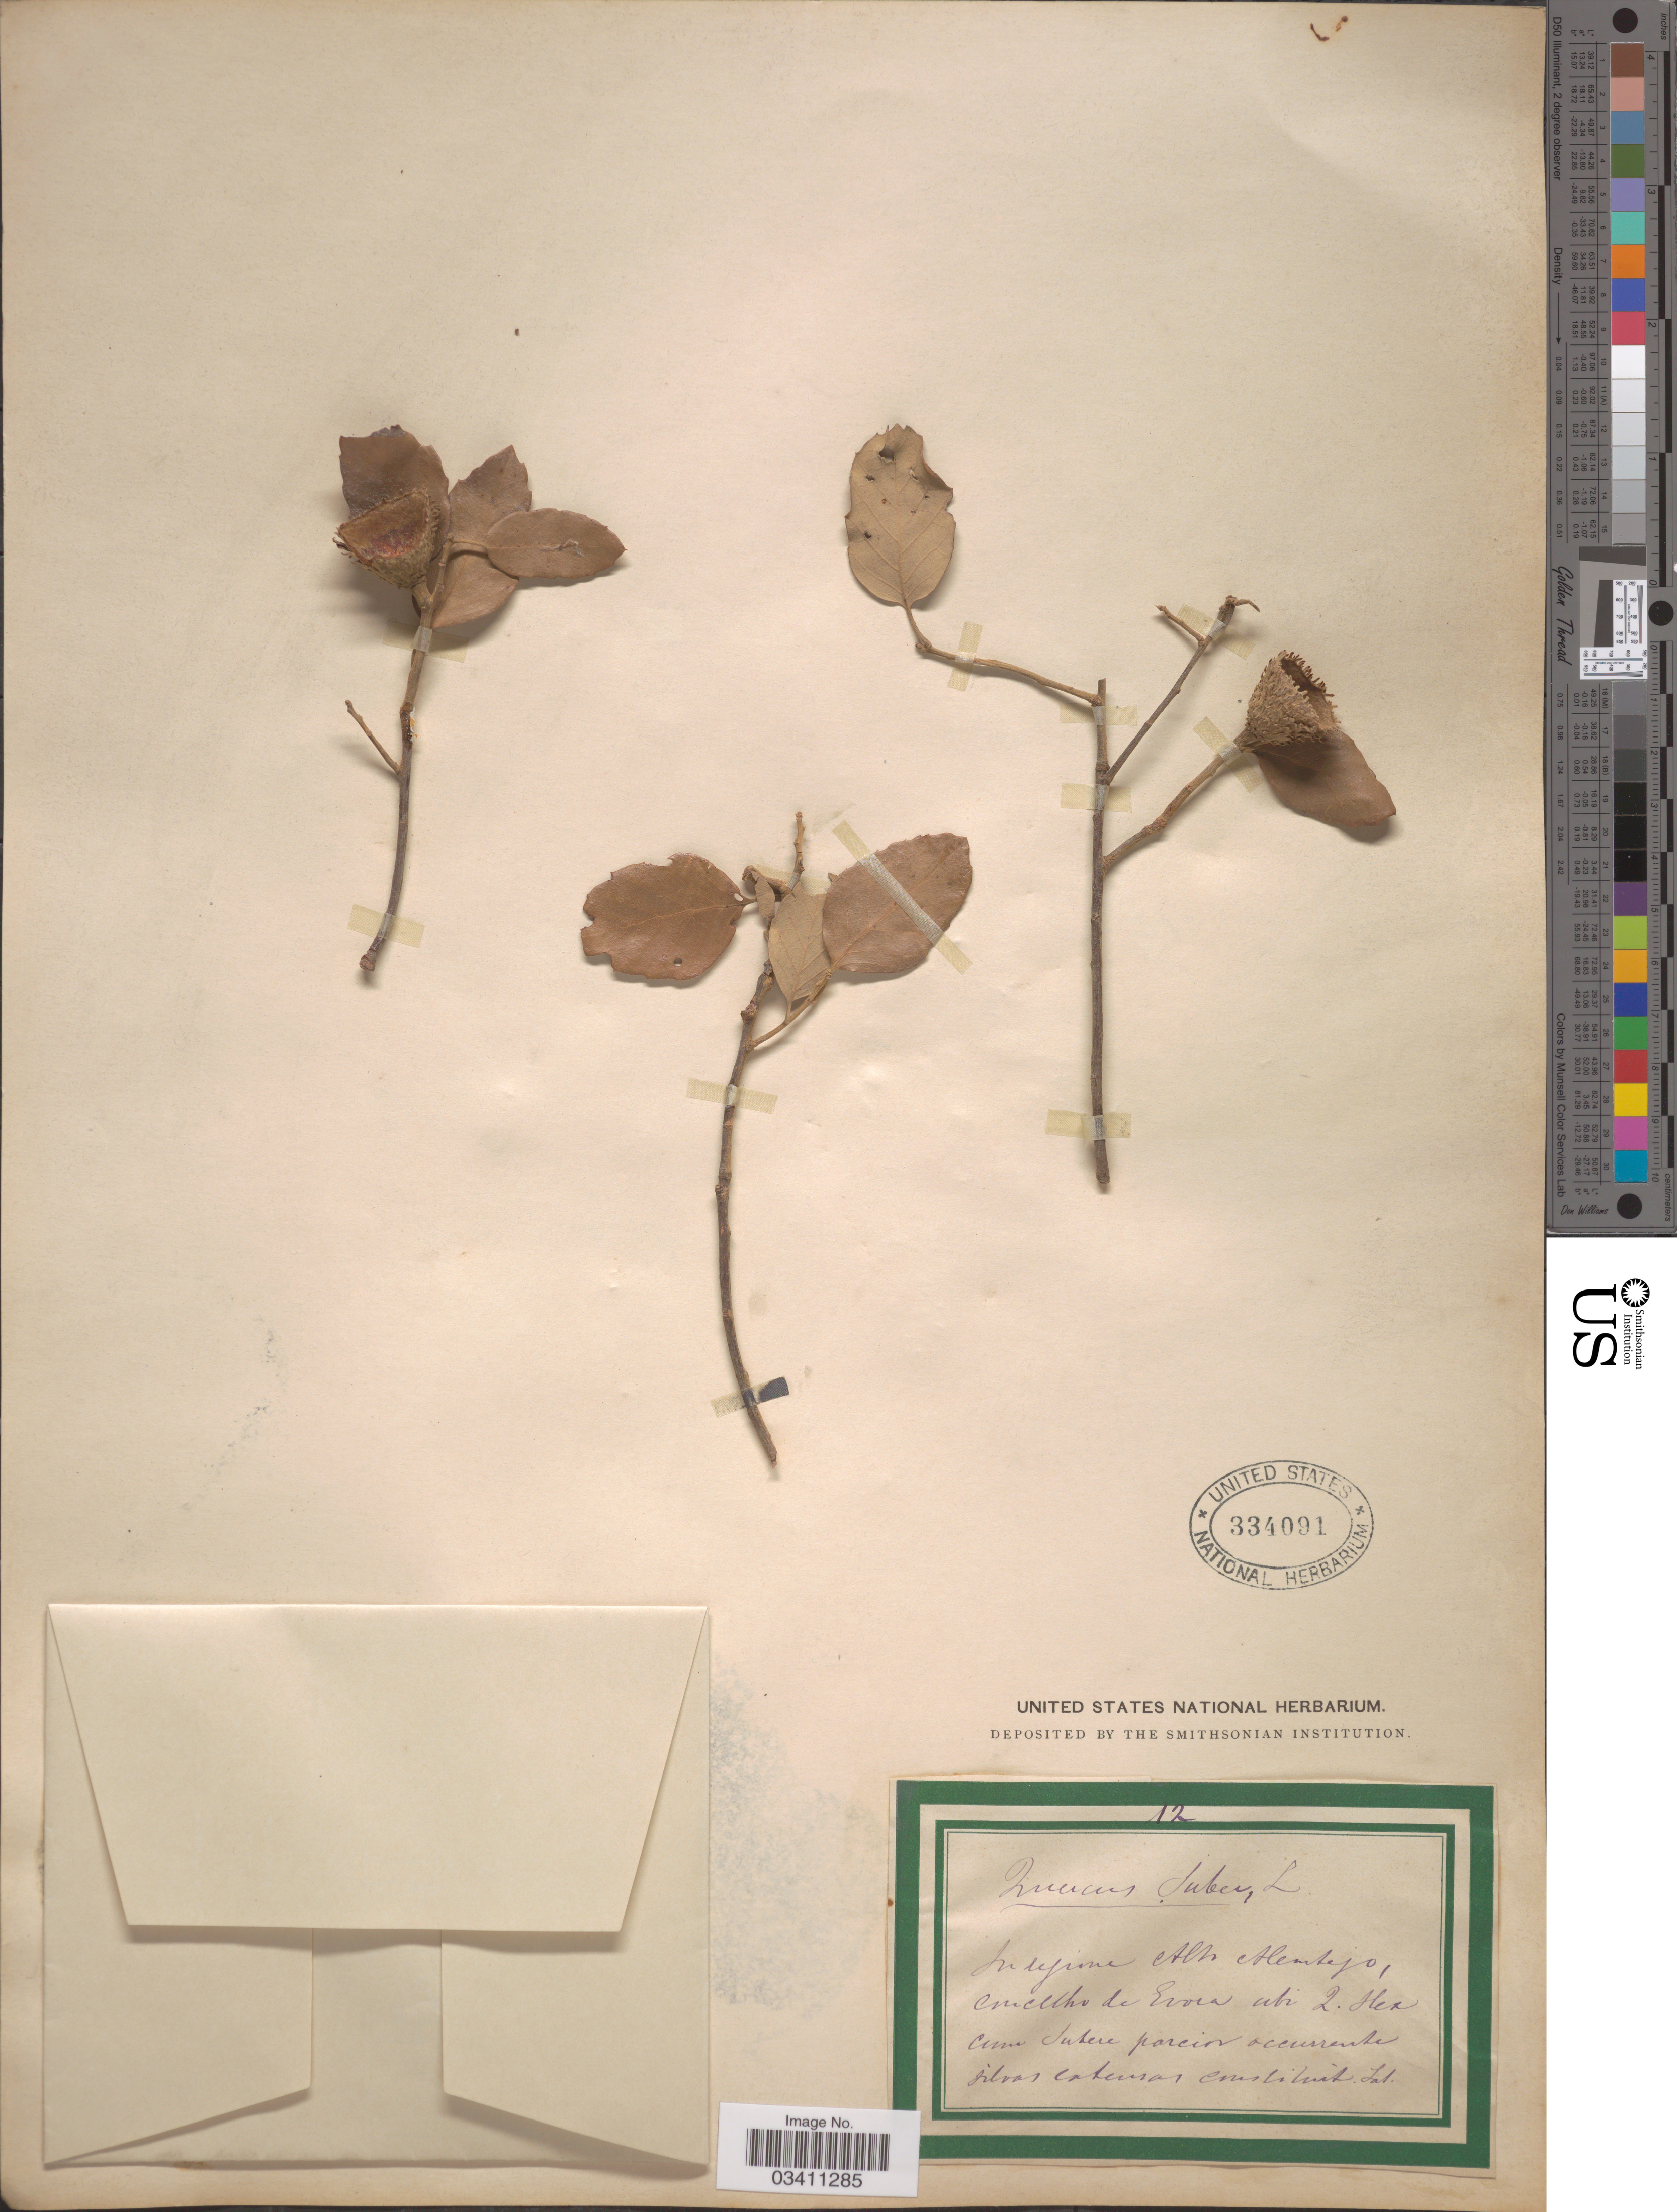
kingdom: Plantae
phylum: Tracheophyta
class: Magnoliopsida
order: Fagales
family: Fagaceae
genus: Quercus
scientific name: Quercus suber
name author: L.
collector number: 12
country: Portugal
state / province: Evora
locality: In regione Alto Alemtejo, cmelho de Evora ubi 2. Hex cum Intere porein occurrente silvas catensa, constituet. [interpreted]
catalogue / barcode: US 334091